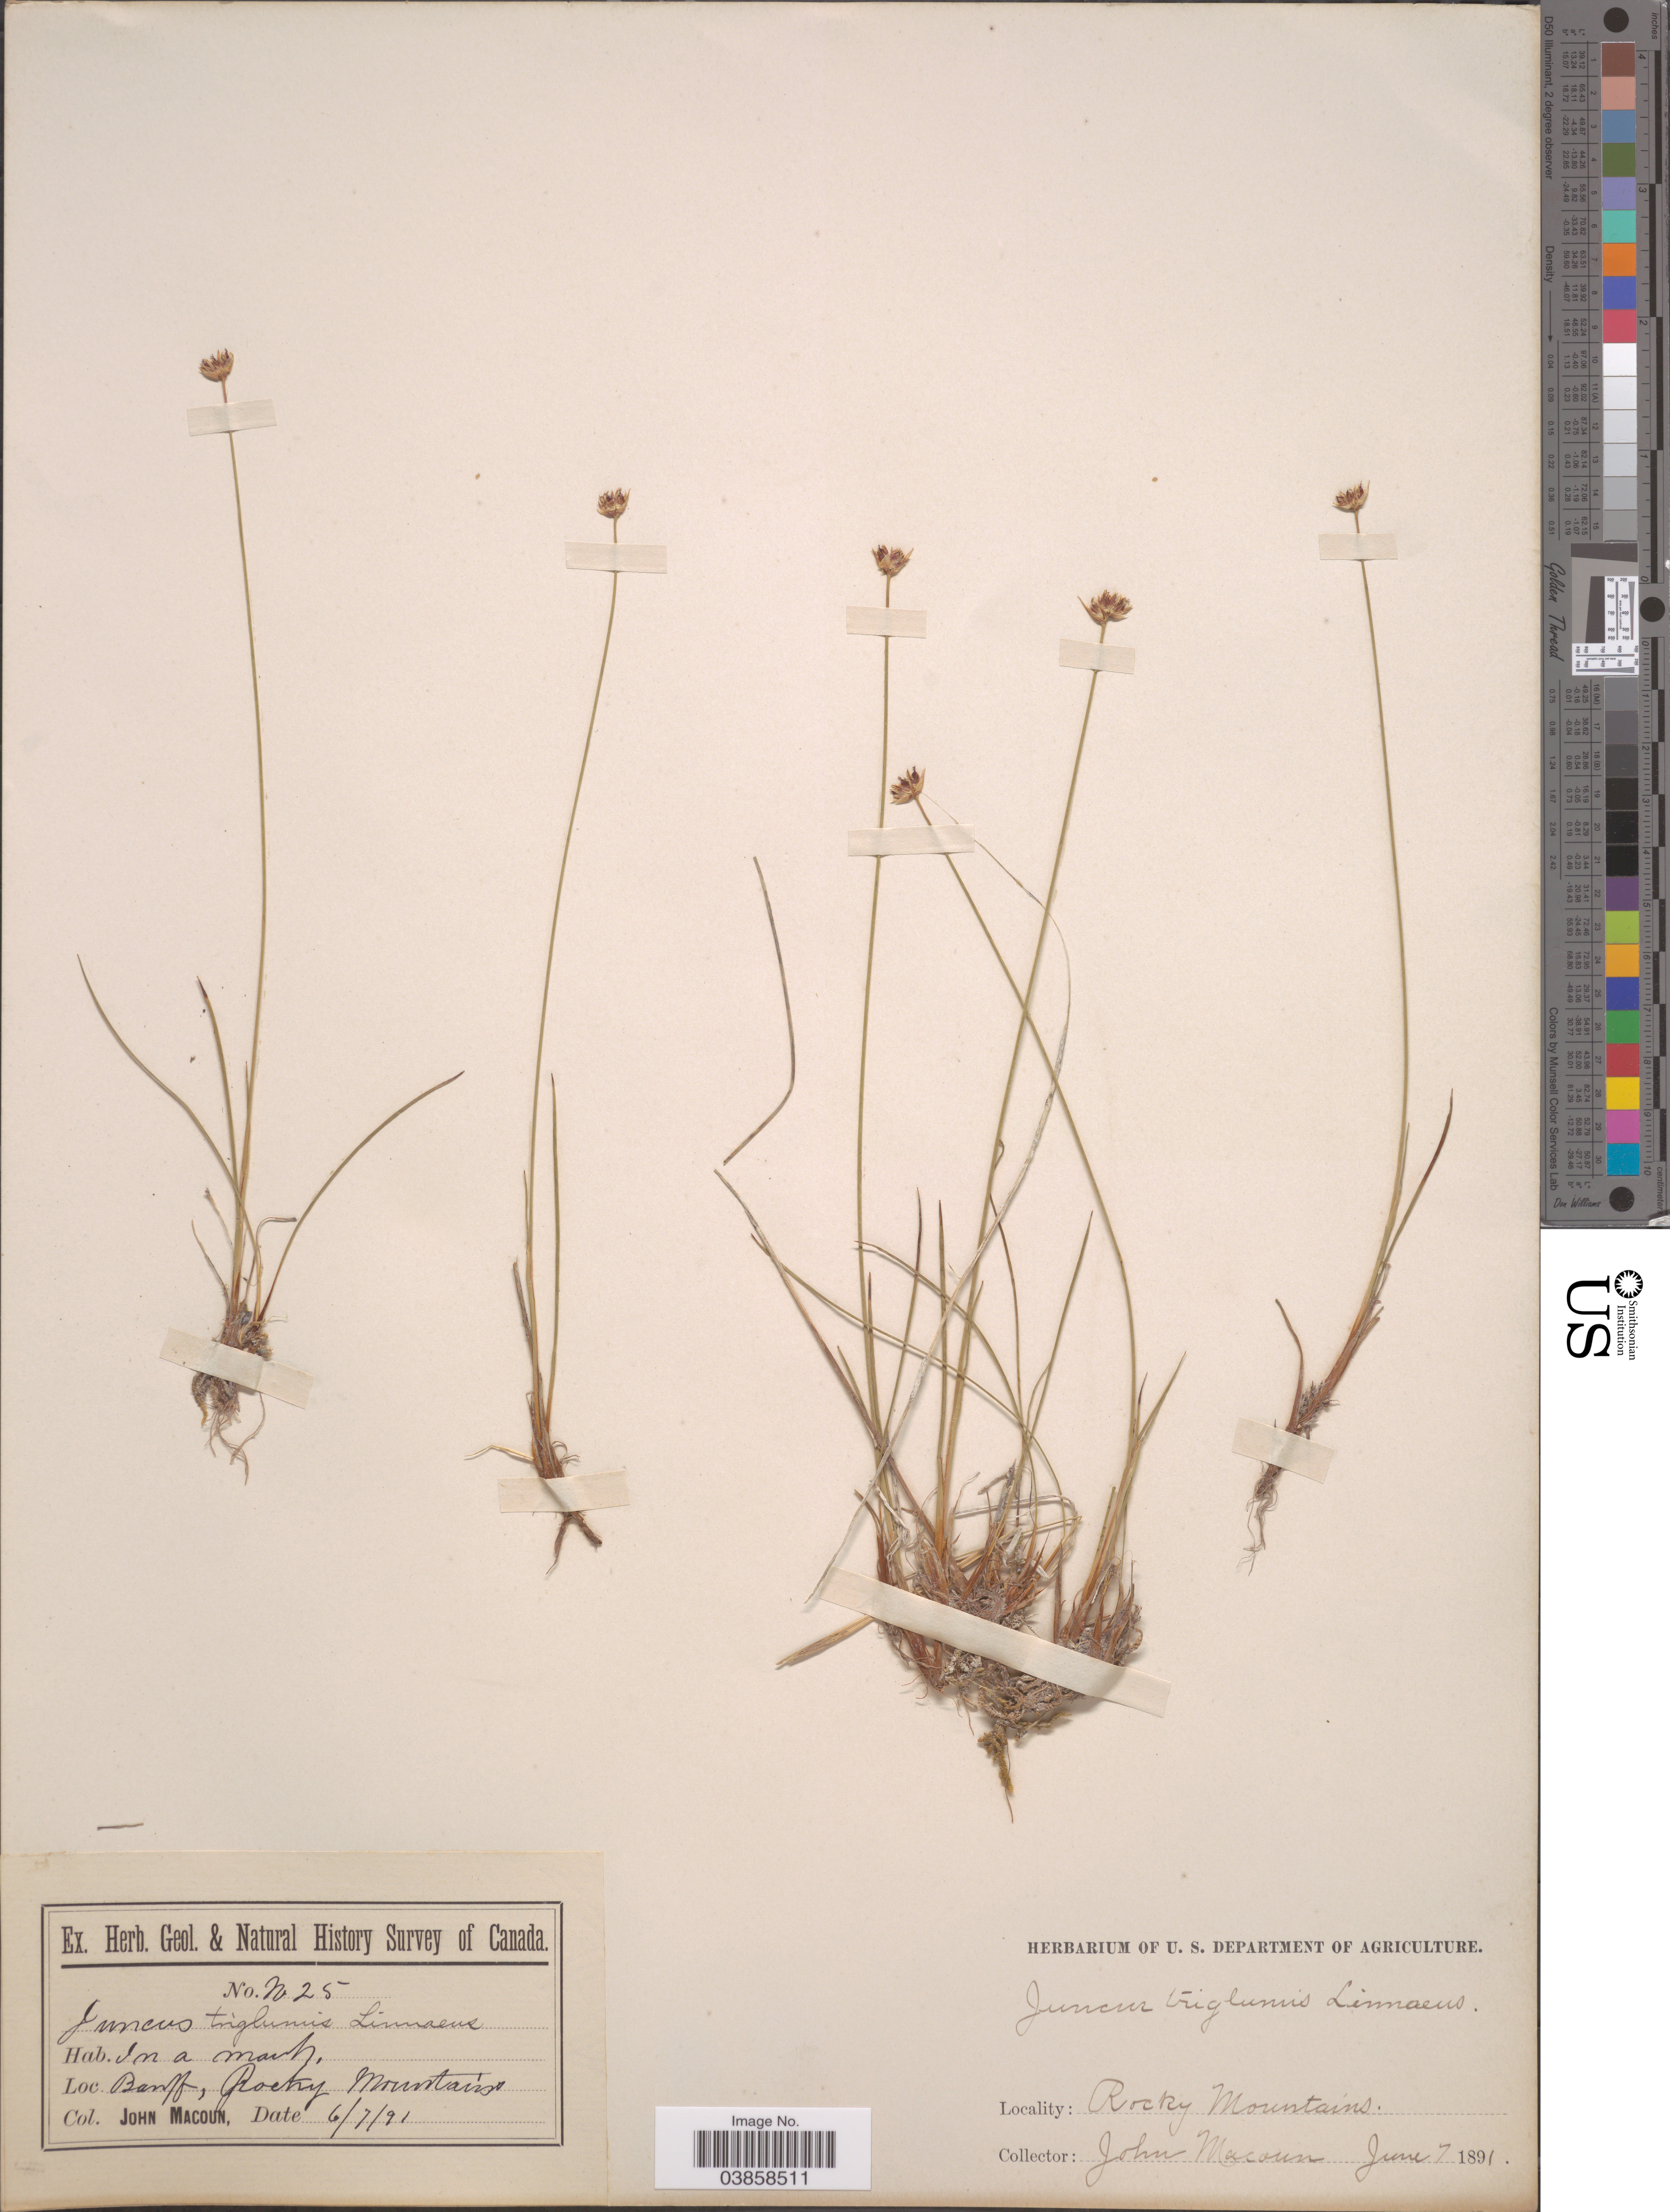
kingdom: Plantae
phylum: Tracheophyta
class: Liliopsida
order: Poales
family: Juncaceae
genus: Juncus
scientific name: Juncus triglumis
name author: L.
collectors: J. Macoun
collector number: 25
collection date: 1891-06-07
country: Canada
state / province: Alberta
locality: Banff, Rocky Mountains.